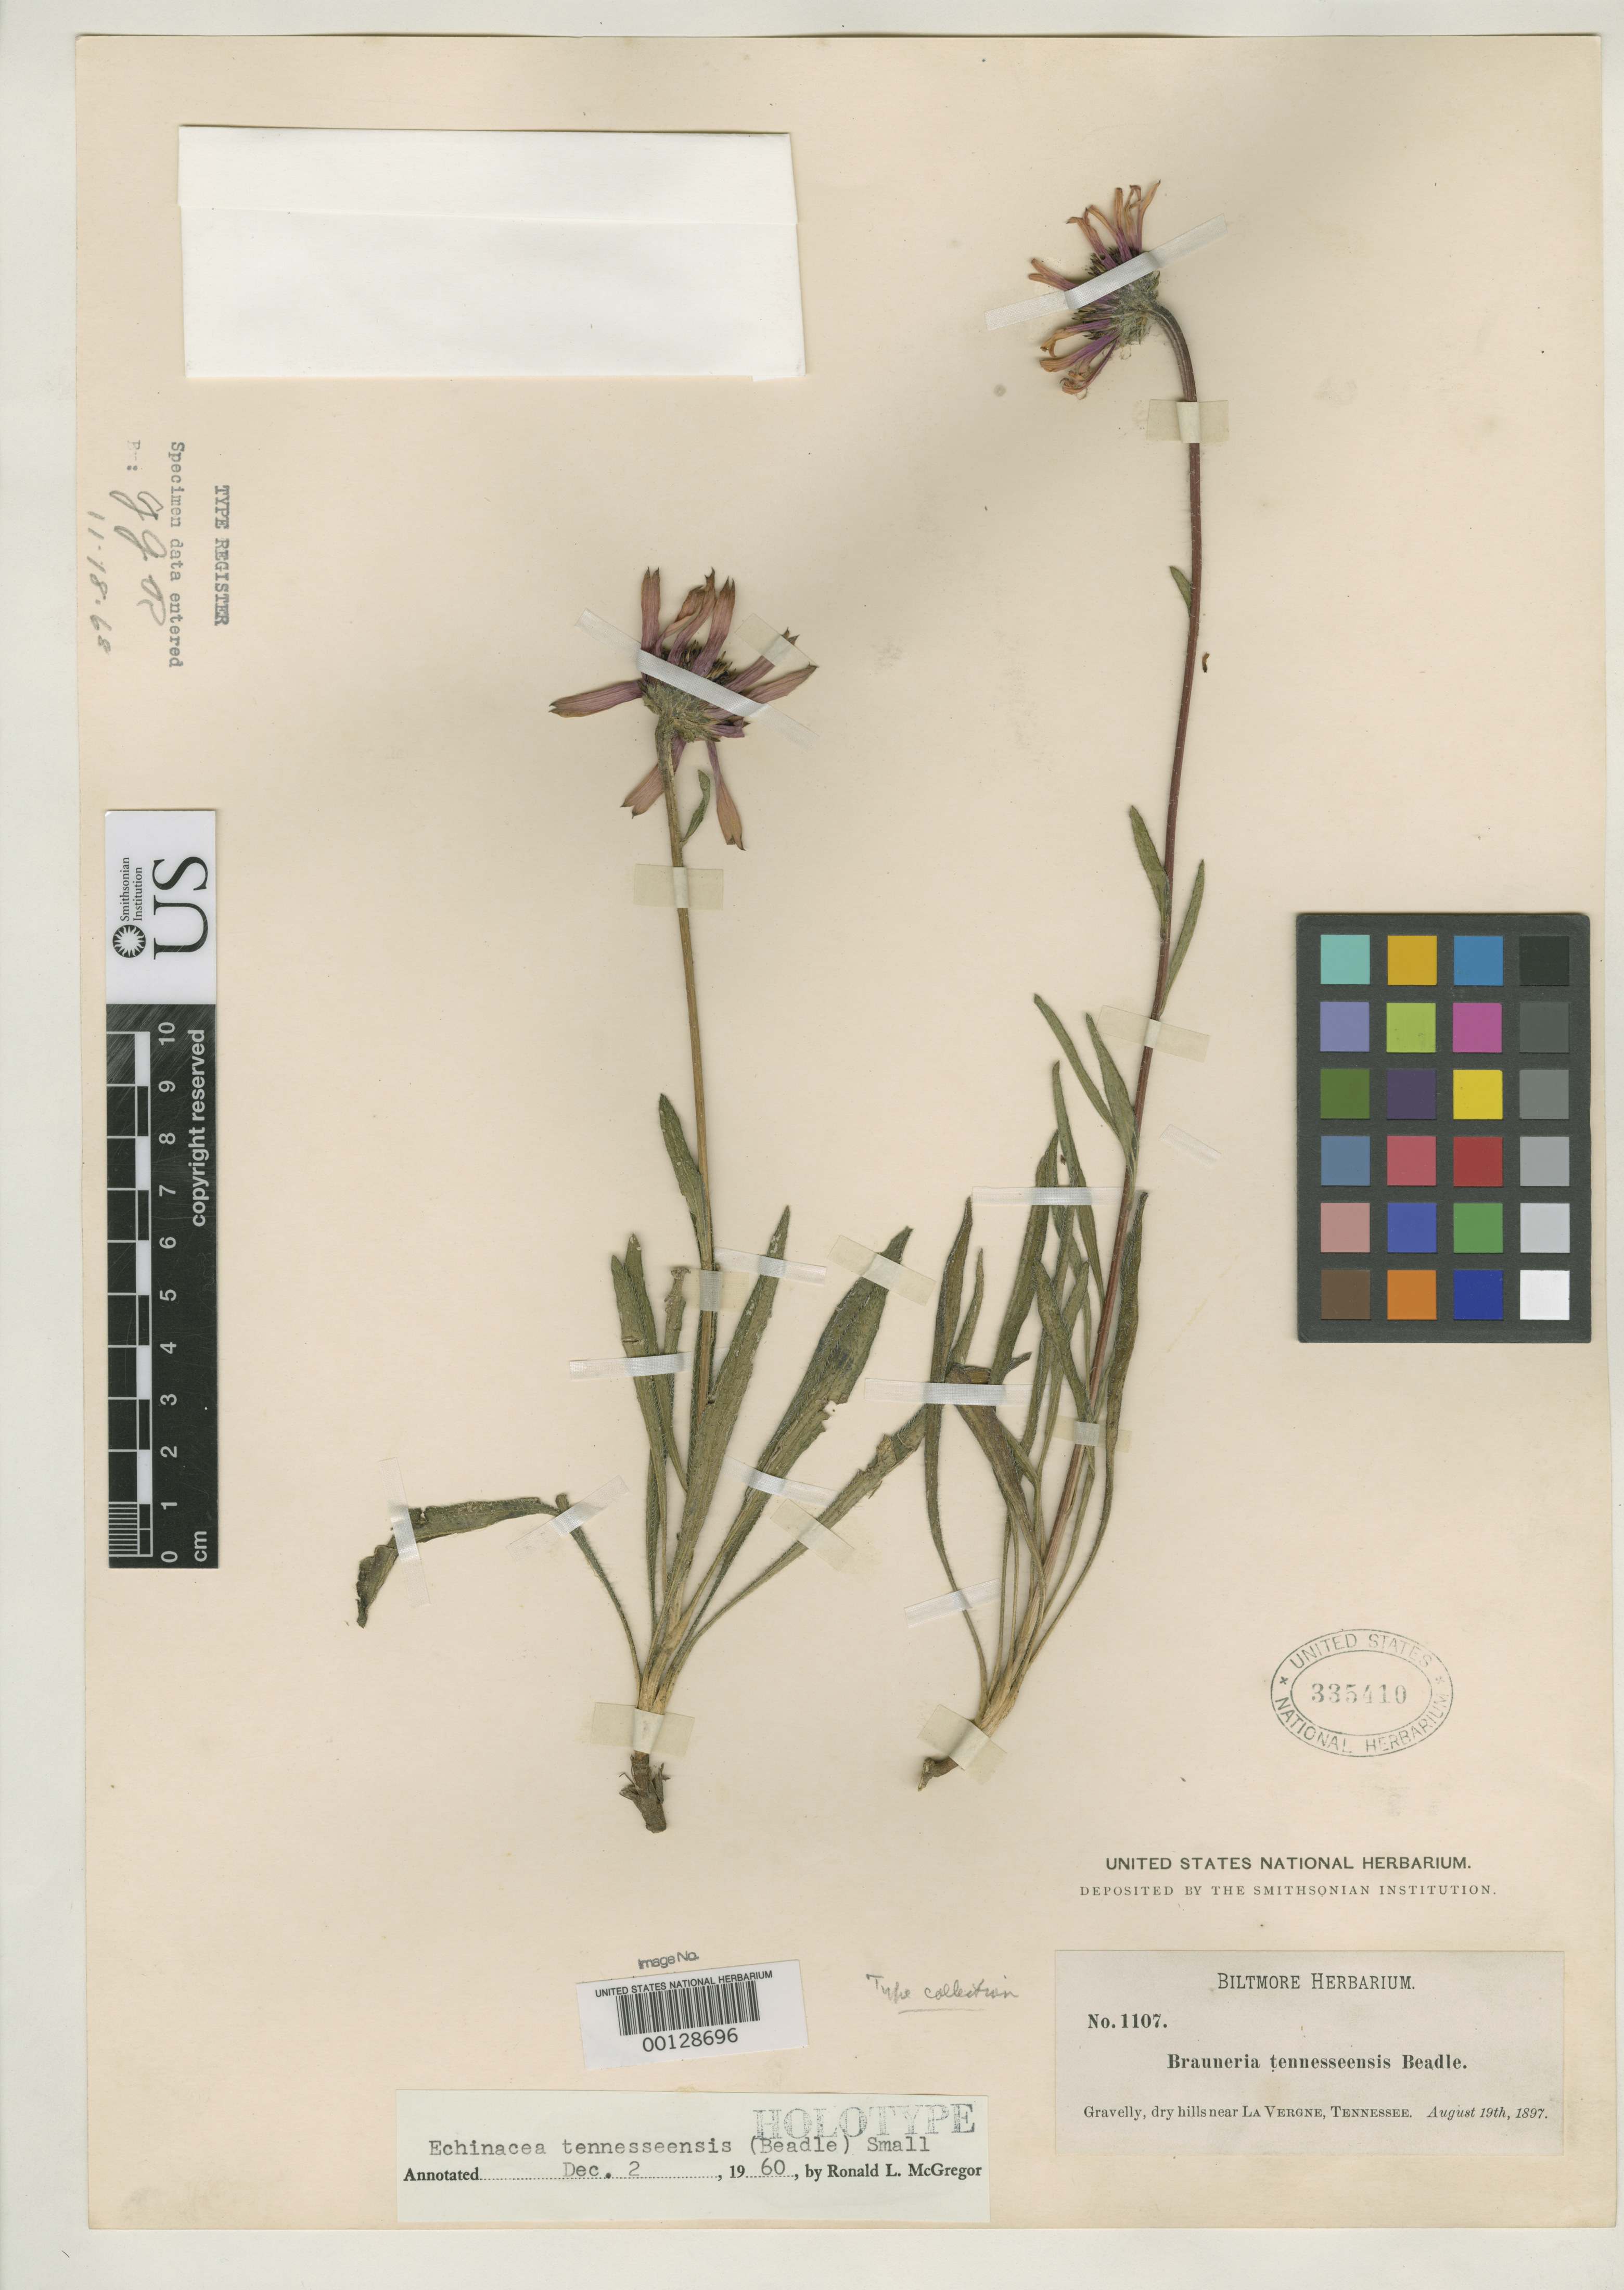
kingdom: Plantae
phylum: Tracheophyta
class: Magnoliopsida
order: Asterales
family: Asteraceae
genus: Brauneria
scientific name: Brauneria tennesseensis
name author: Beadle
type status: Holotype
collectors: C. Beadle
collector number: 1107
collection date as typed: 19 Aug 1897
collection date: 1897-08-19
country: United States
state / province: Tennessee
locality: La Vergne.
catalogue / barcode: US 335410